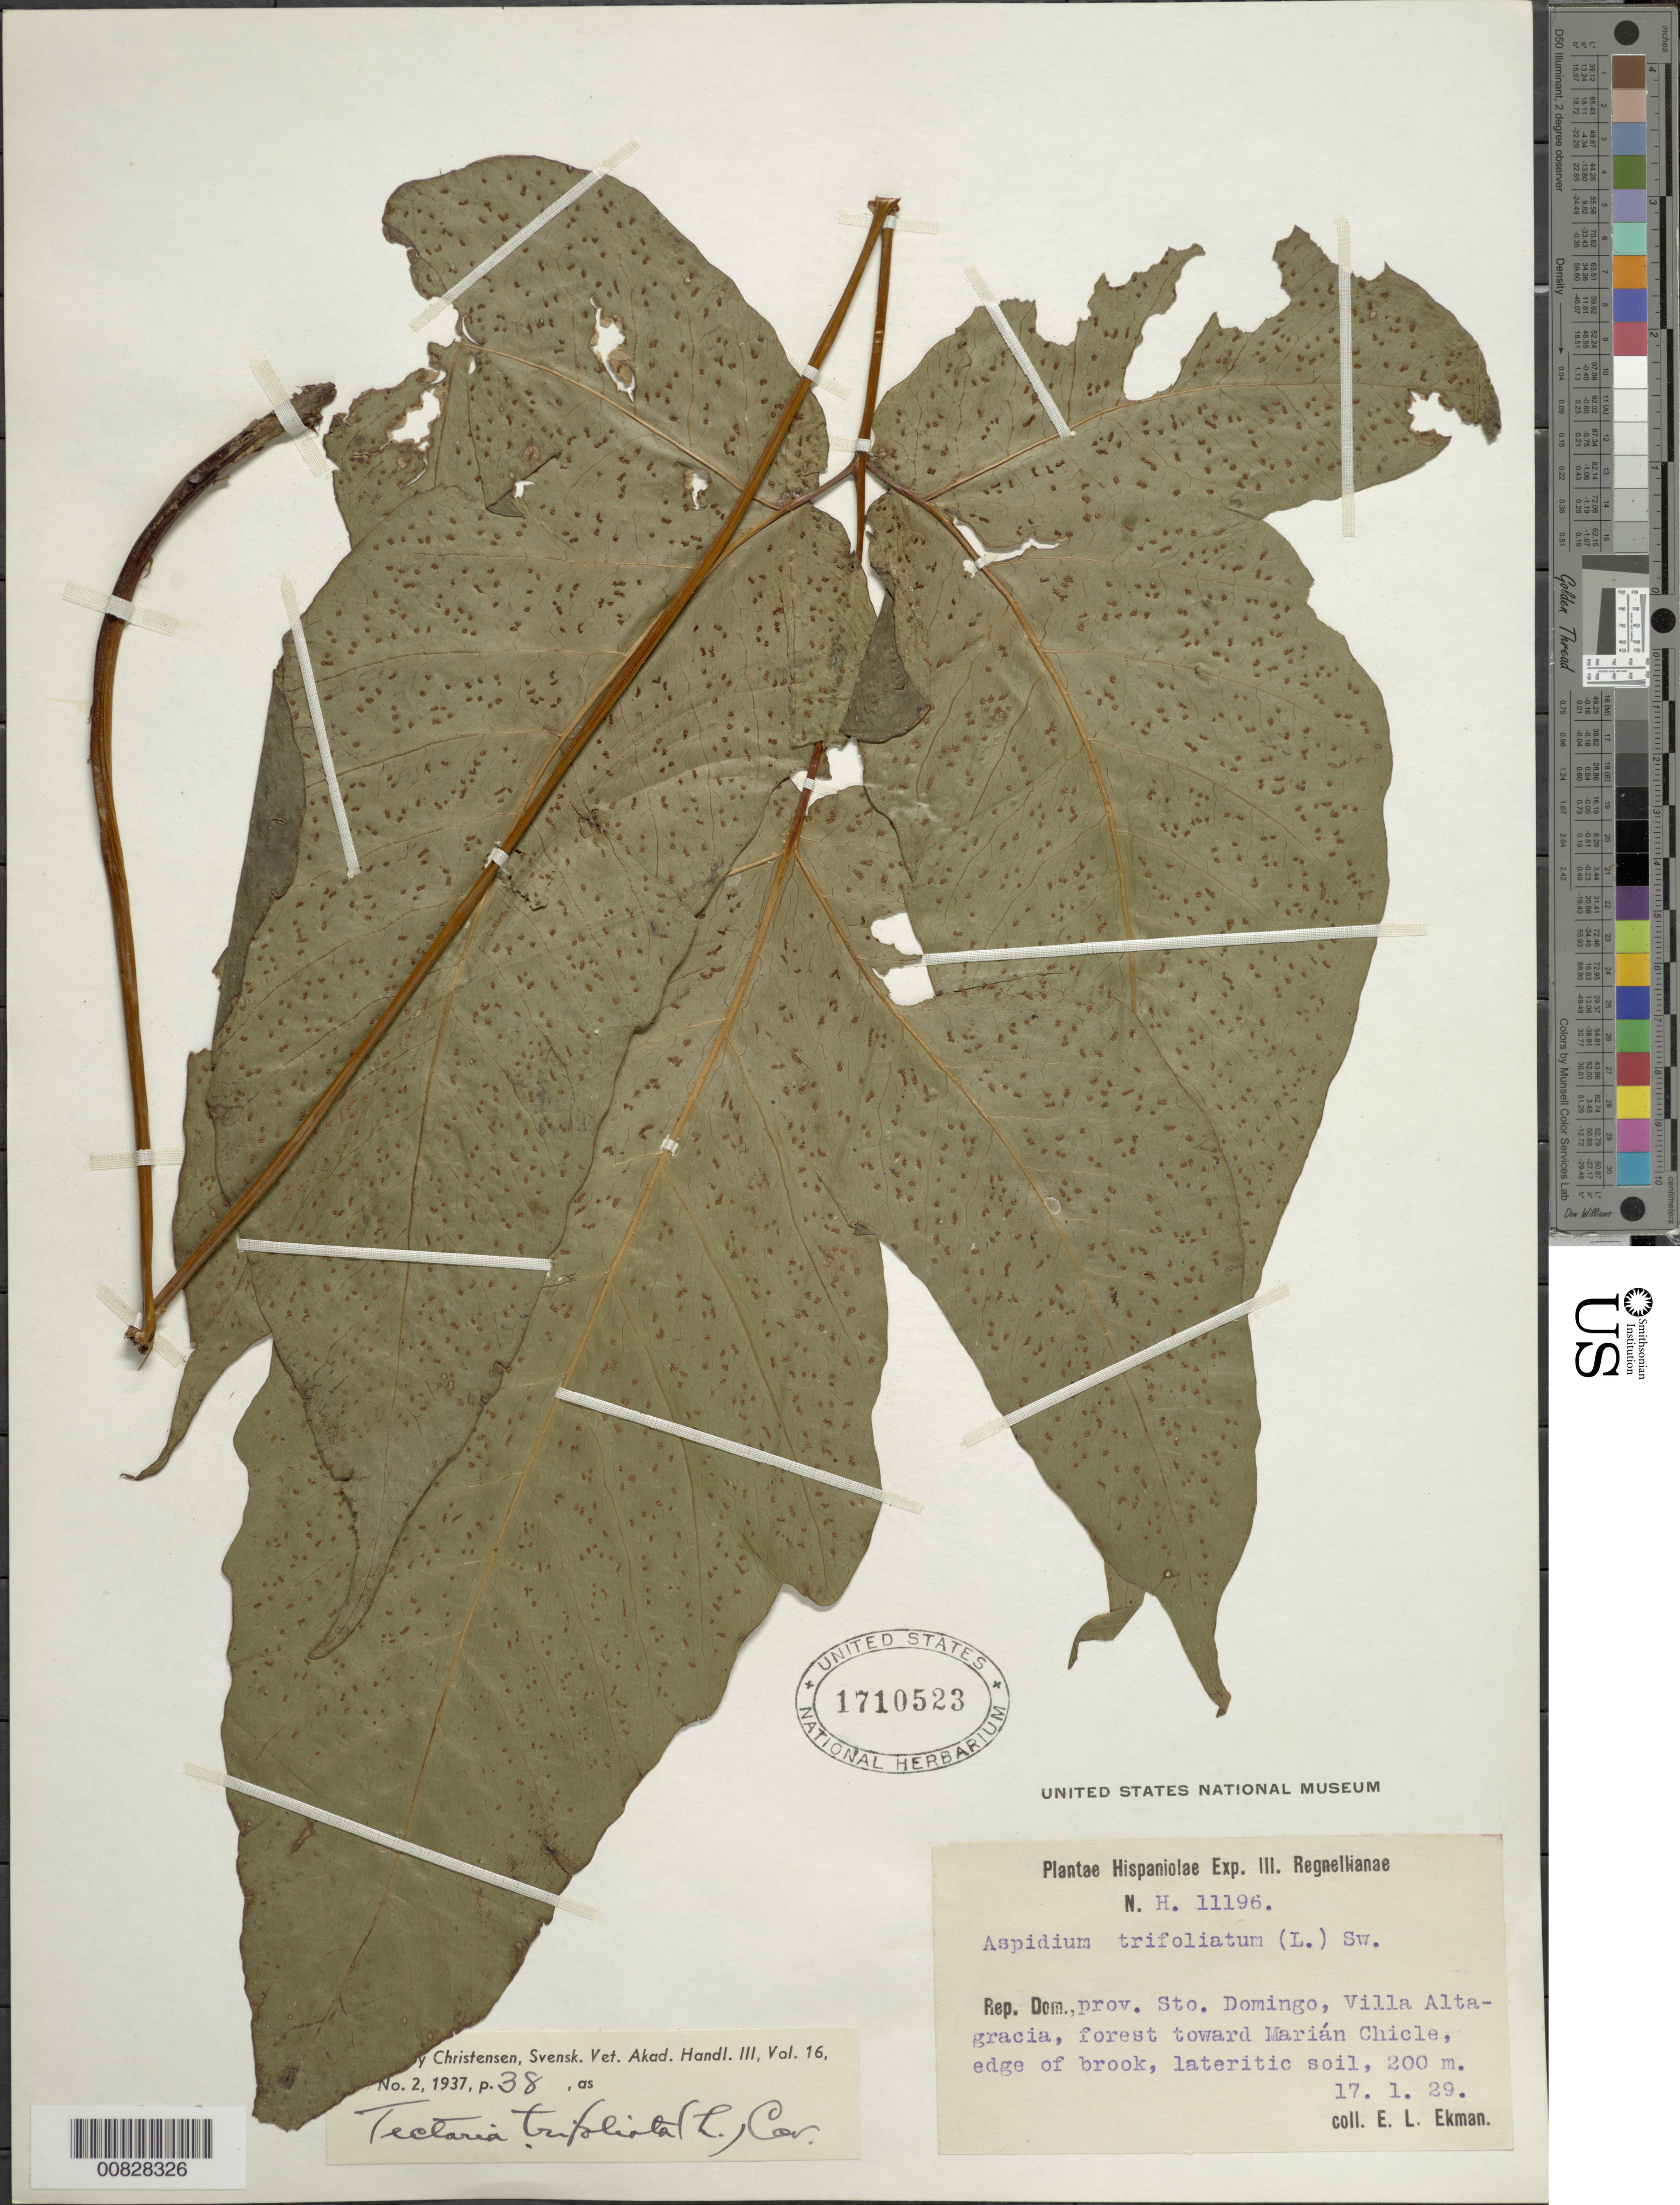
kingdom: Plantae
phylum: Tracheophyta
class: Polypodiopsida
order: Polypodiales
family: Tectariaceae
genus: Tectaria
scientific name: Tectaria trifoliata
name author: (L.) Cav.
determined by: Christensen, C. F. A.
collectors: E. L. Ekman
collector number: H 11196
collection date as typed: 17 Jan 1929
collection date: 1929-01-17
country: Dominican Republic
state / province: La Altagracia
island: Hispaniola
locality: Villa Altagracia, toward Marián Chicle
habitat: Edge of brook, lateritic soil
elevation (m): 200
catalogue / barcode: US 1710523